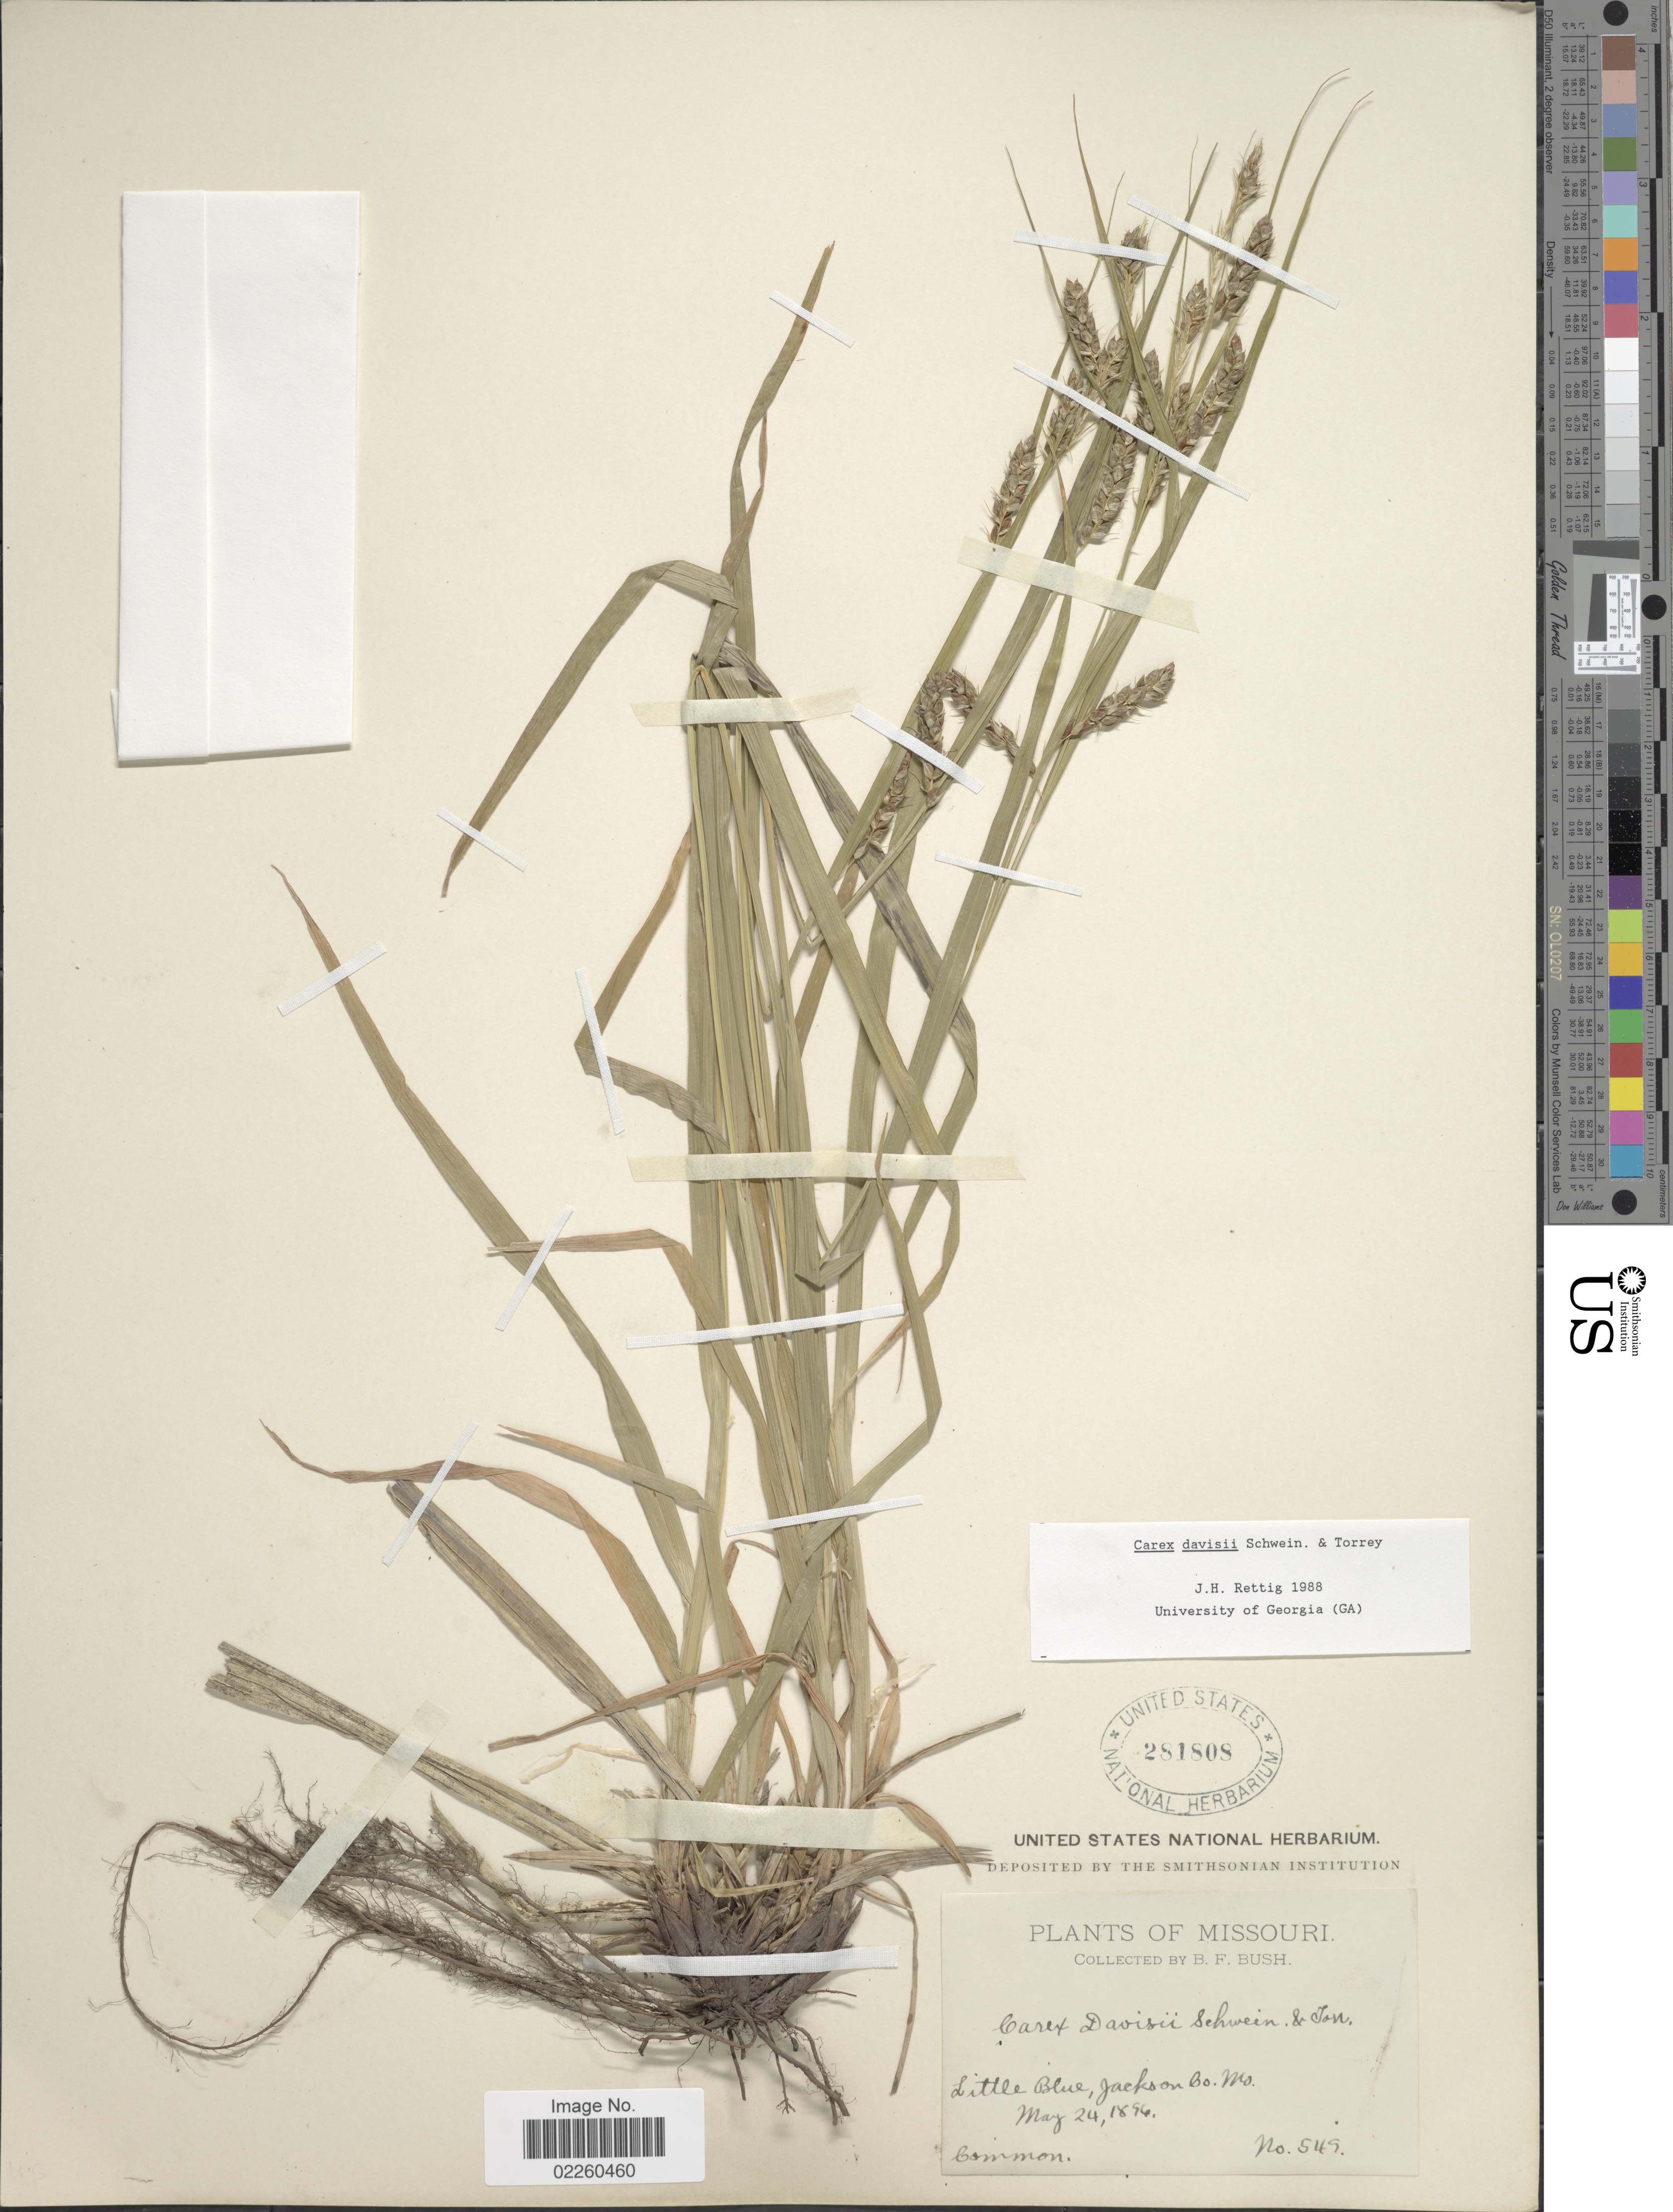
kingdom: Plantae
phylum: Tracheophyta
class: Liliopsida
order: Poales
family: Cyperaceae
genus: Carex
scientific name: Carex davisii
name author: Schwein. & Torr.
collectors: B. F. Bush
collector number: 549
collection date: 1896-05-24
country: United States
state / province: Missouri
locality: Little Blue, Jackson Co. mo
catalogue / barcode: US 281808